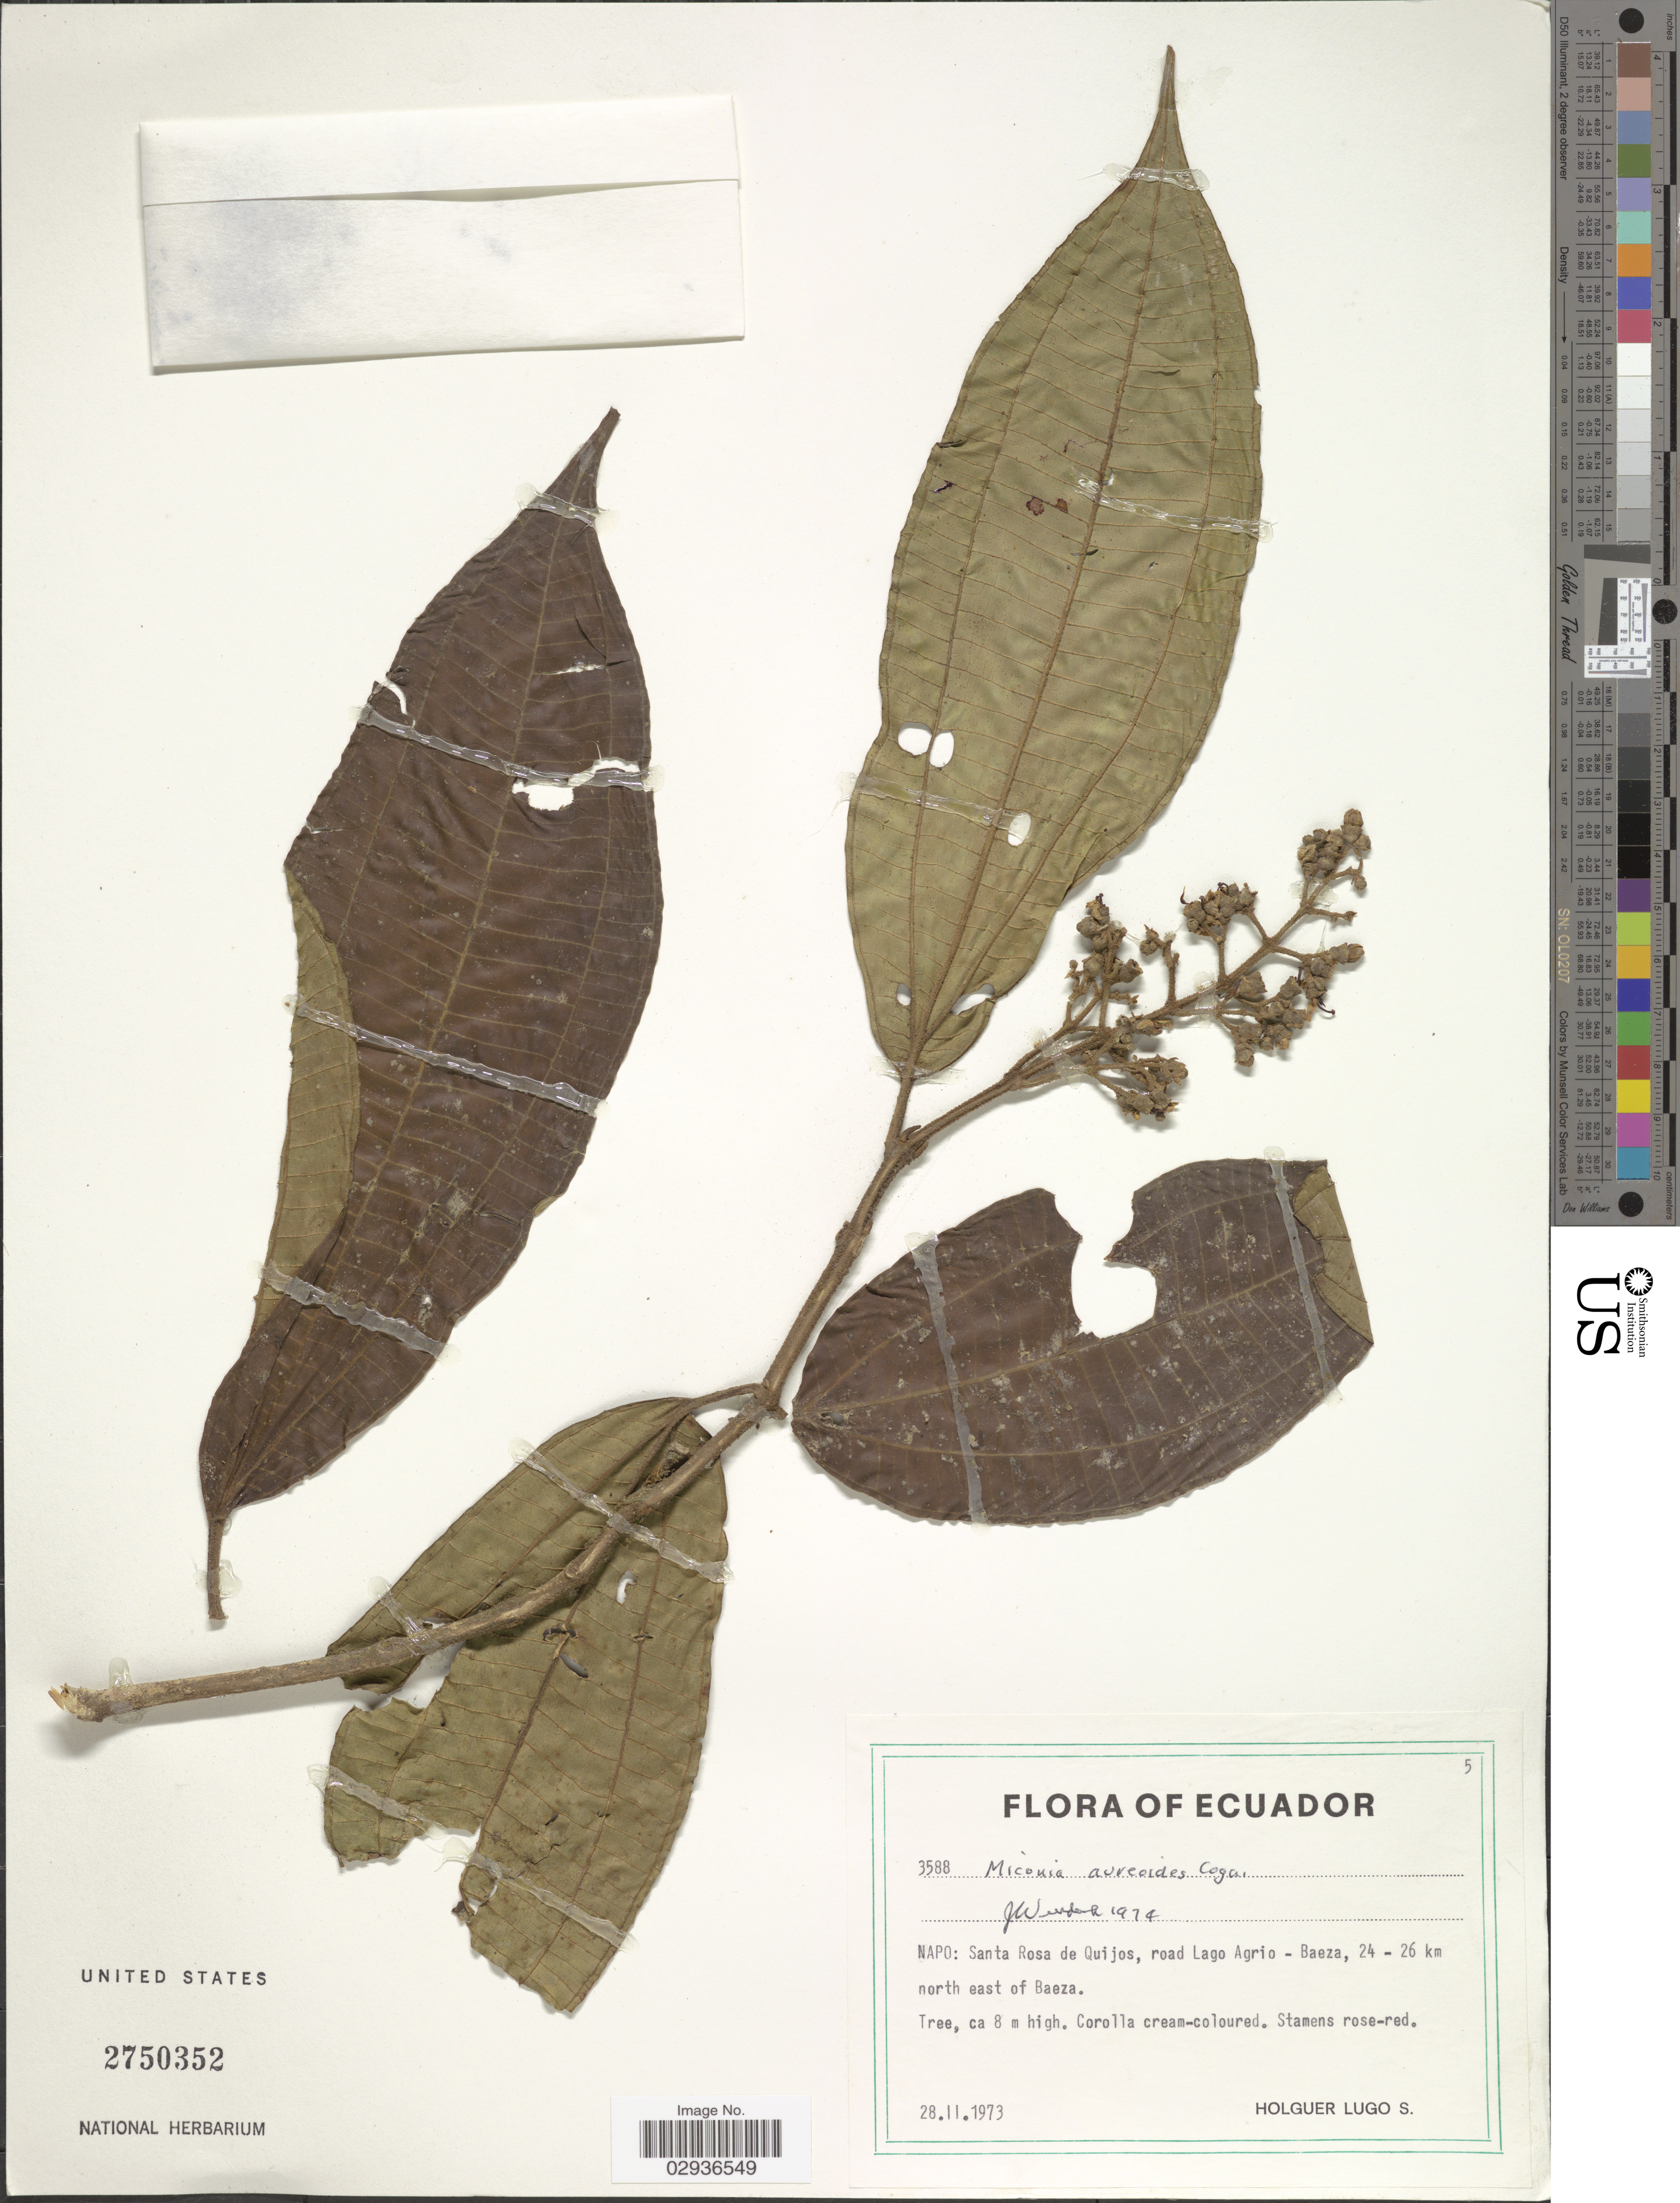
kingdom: Plantae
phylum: Tracheophyta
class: Magnoliopsida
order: Myrtales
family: Melastomataceae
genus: Miconia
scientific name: Miconia aureoides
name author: Cogn.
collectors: H. Lugo S.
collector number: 3588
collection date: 1973-02-28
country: Ecuador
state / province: Napo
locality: Santa Rosa de Quijos, road Lago Agrio - Baeza, 24-26 km north east of Baeza.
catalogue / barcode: US 2750352